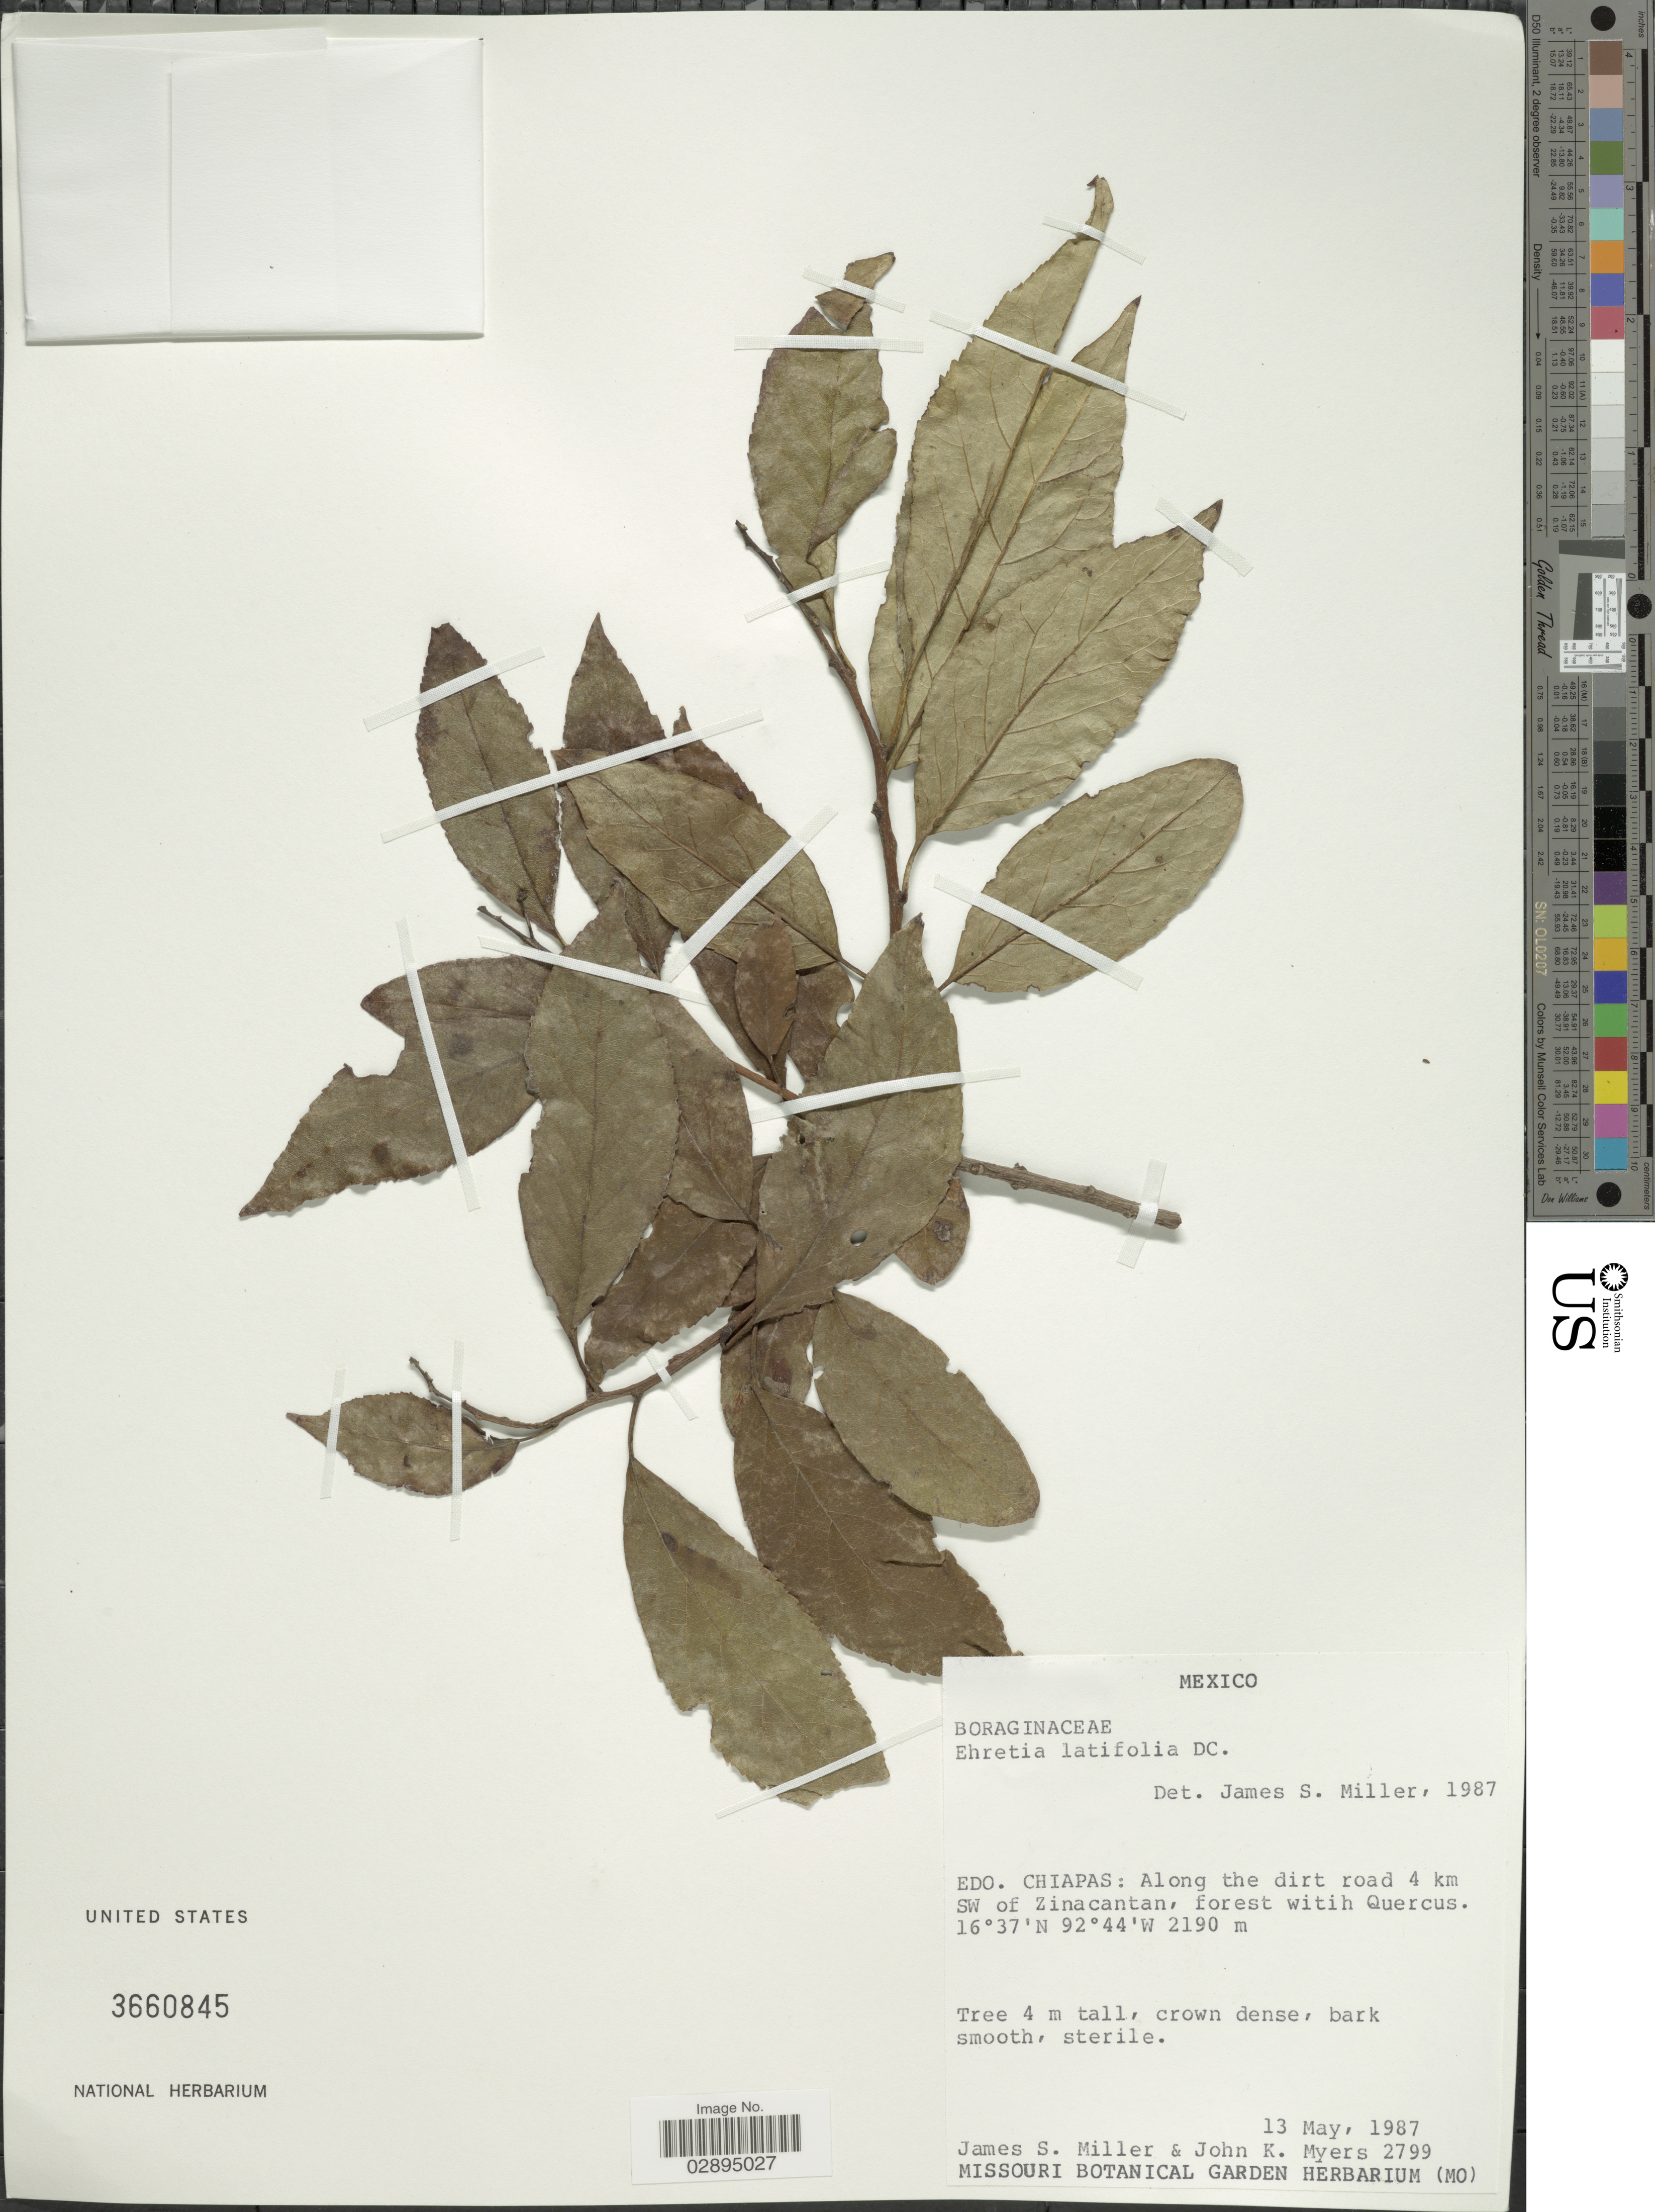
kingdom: Plantae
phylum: Tracheophyta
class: Magnoliopsida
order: Boraginales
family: Ehretiaceae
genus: Ehretia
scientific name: Ehretia latifolia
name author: DC.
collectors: J. S. Miller & J. Myers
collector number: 2799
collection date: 1987-05-13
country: Mexico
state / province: Chiapas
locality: Edo. Chiapas: Along the dirt road 4 km SW of Zinacantan, forest within Quercus.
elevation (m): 2190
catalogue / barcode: US 3660845